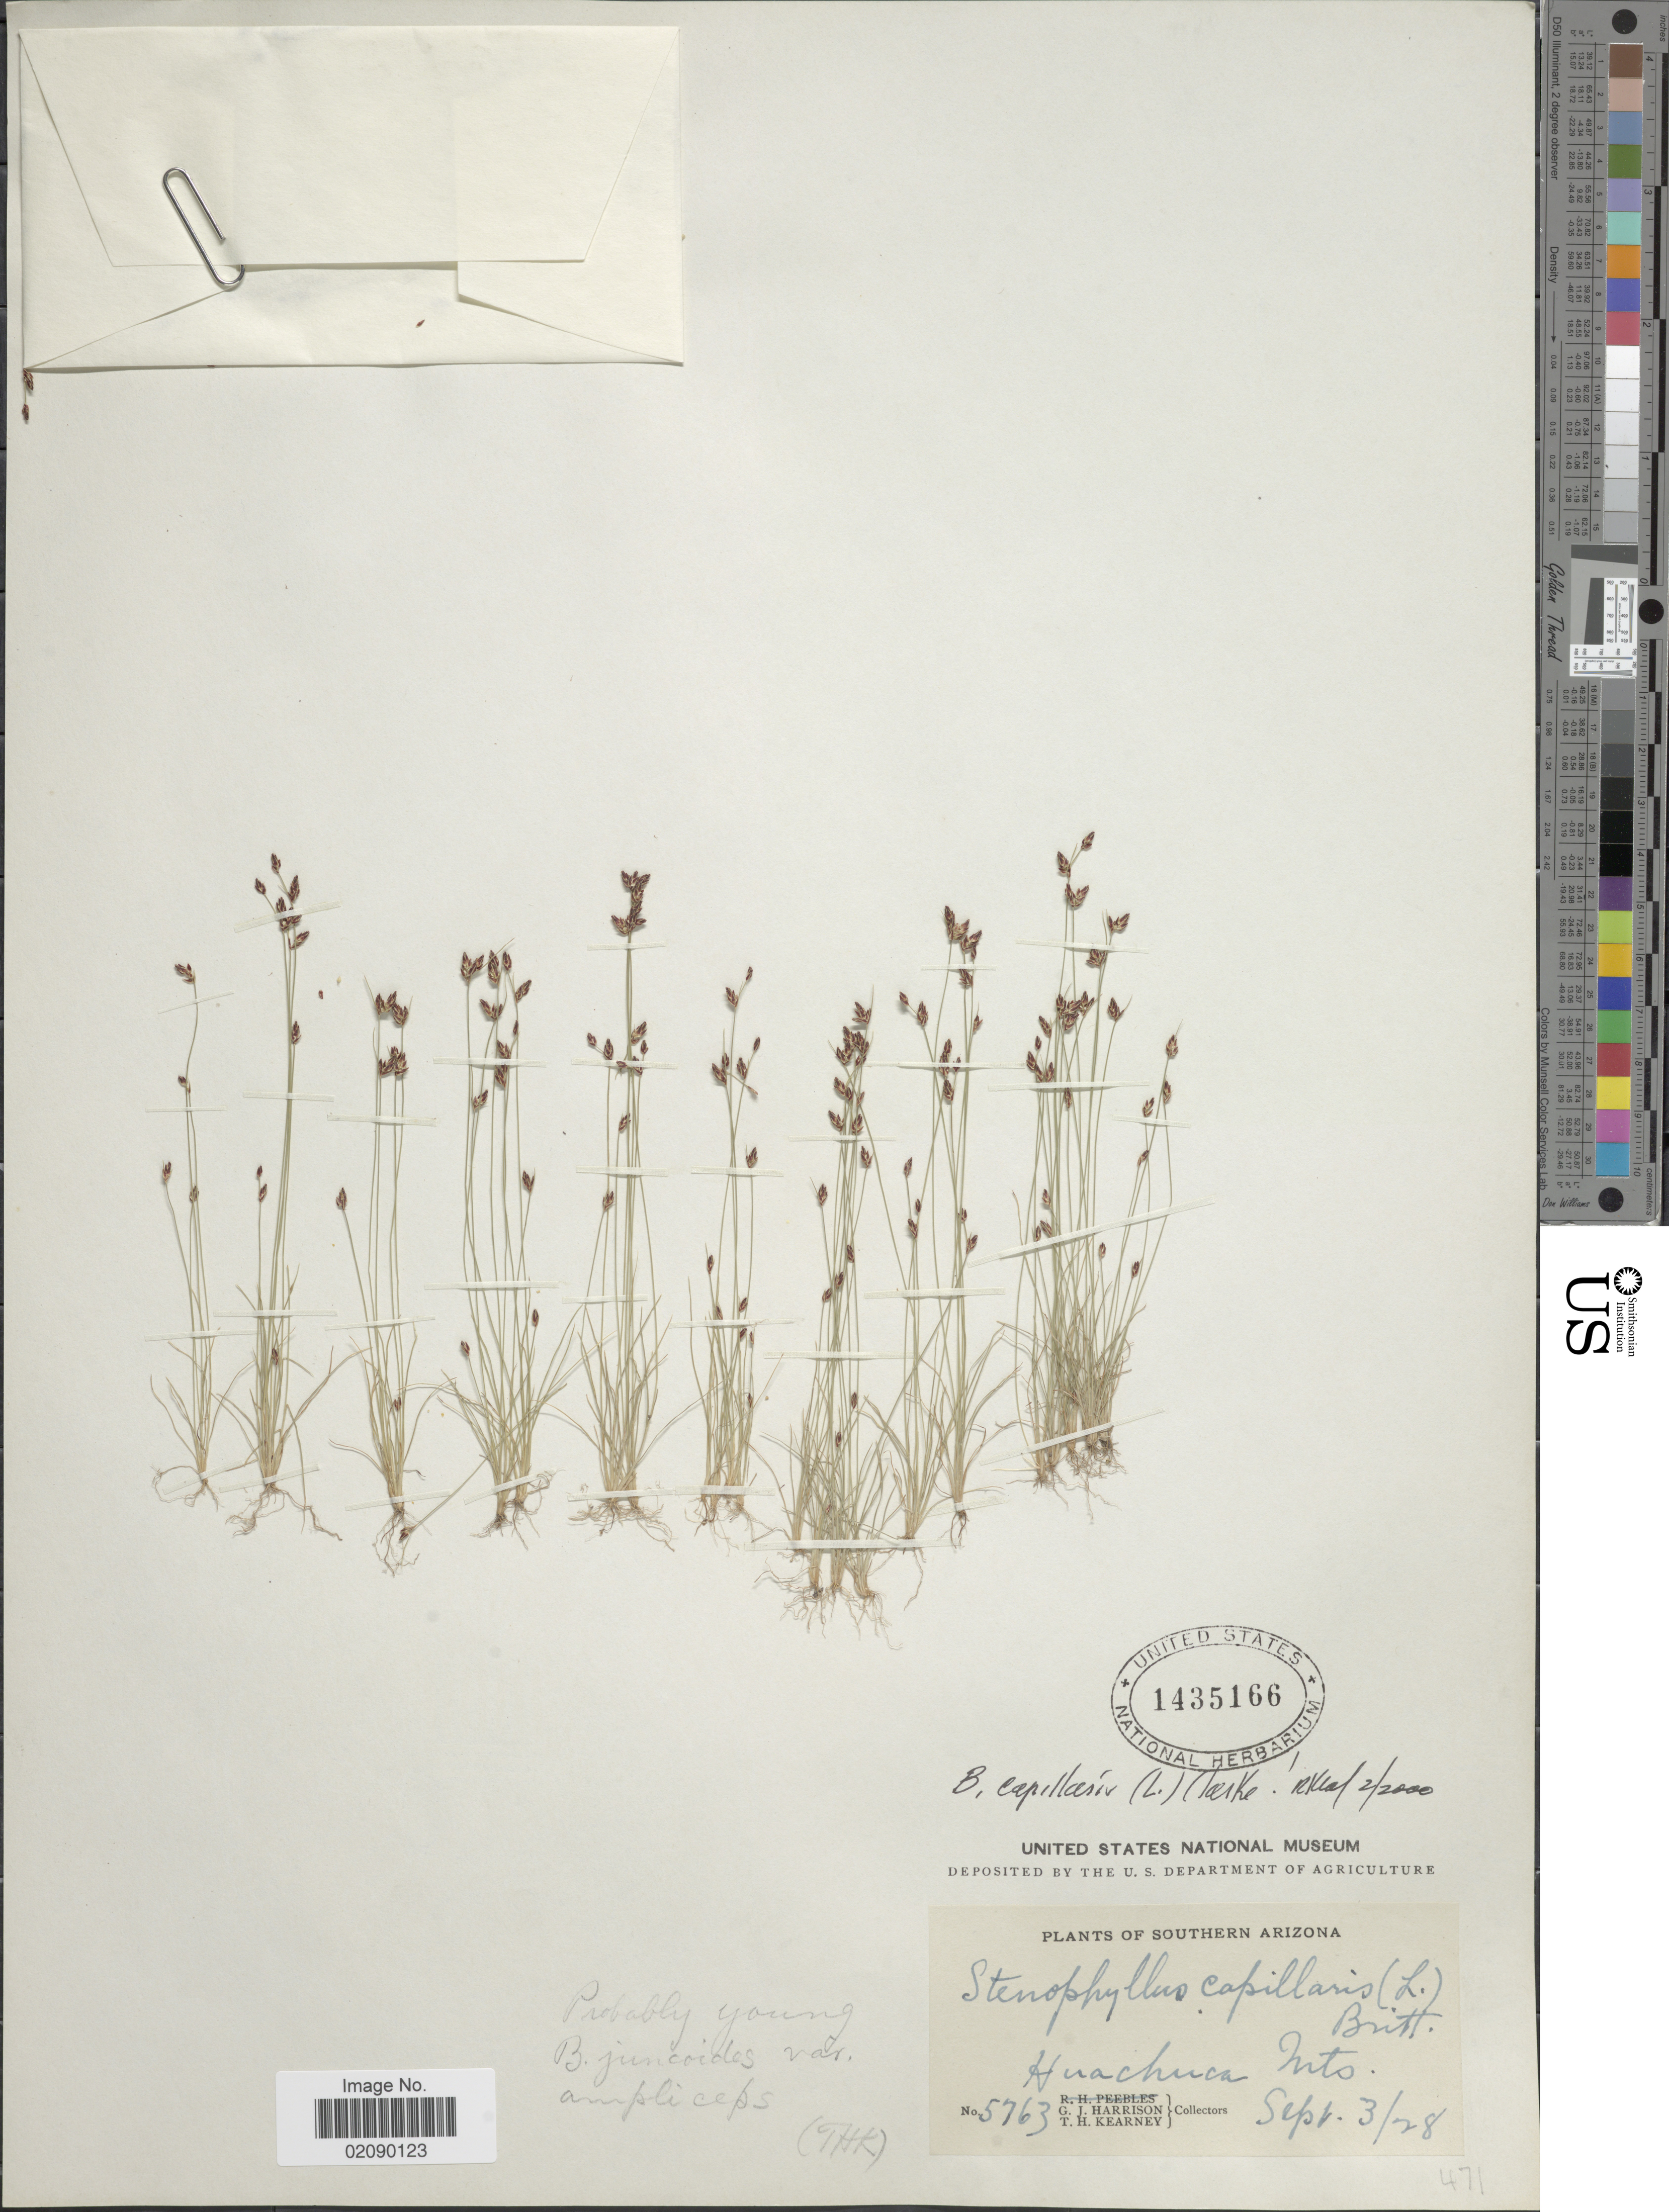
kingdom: Plantae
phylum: Tracheophyta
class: Liliopsida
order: Poales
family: Cyperaceae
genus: Bulbostylis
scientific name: Bulbostylis capillaris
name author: (L.) Kunth ex C.B. Clarke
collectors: G. J. Harrison & T. H. Kearney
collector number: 5763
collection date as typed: Transcribed d/m/y: 3/9/28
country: United States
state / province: Arizona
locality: Southern Arizona, Huachuca Mts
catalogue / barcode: US 1435166